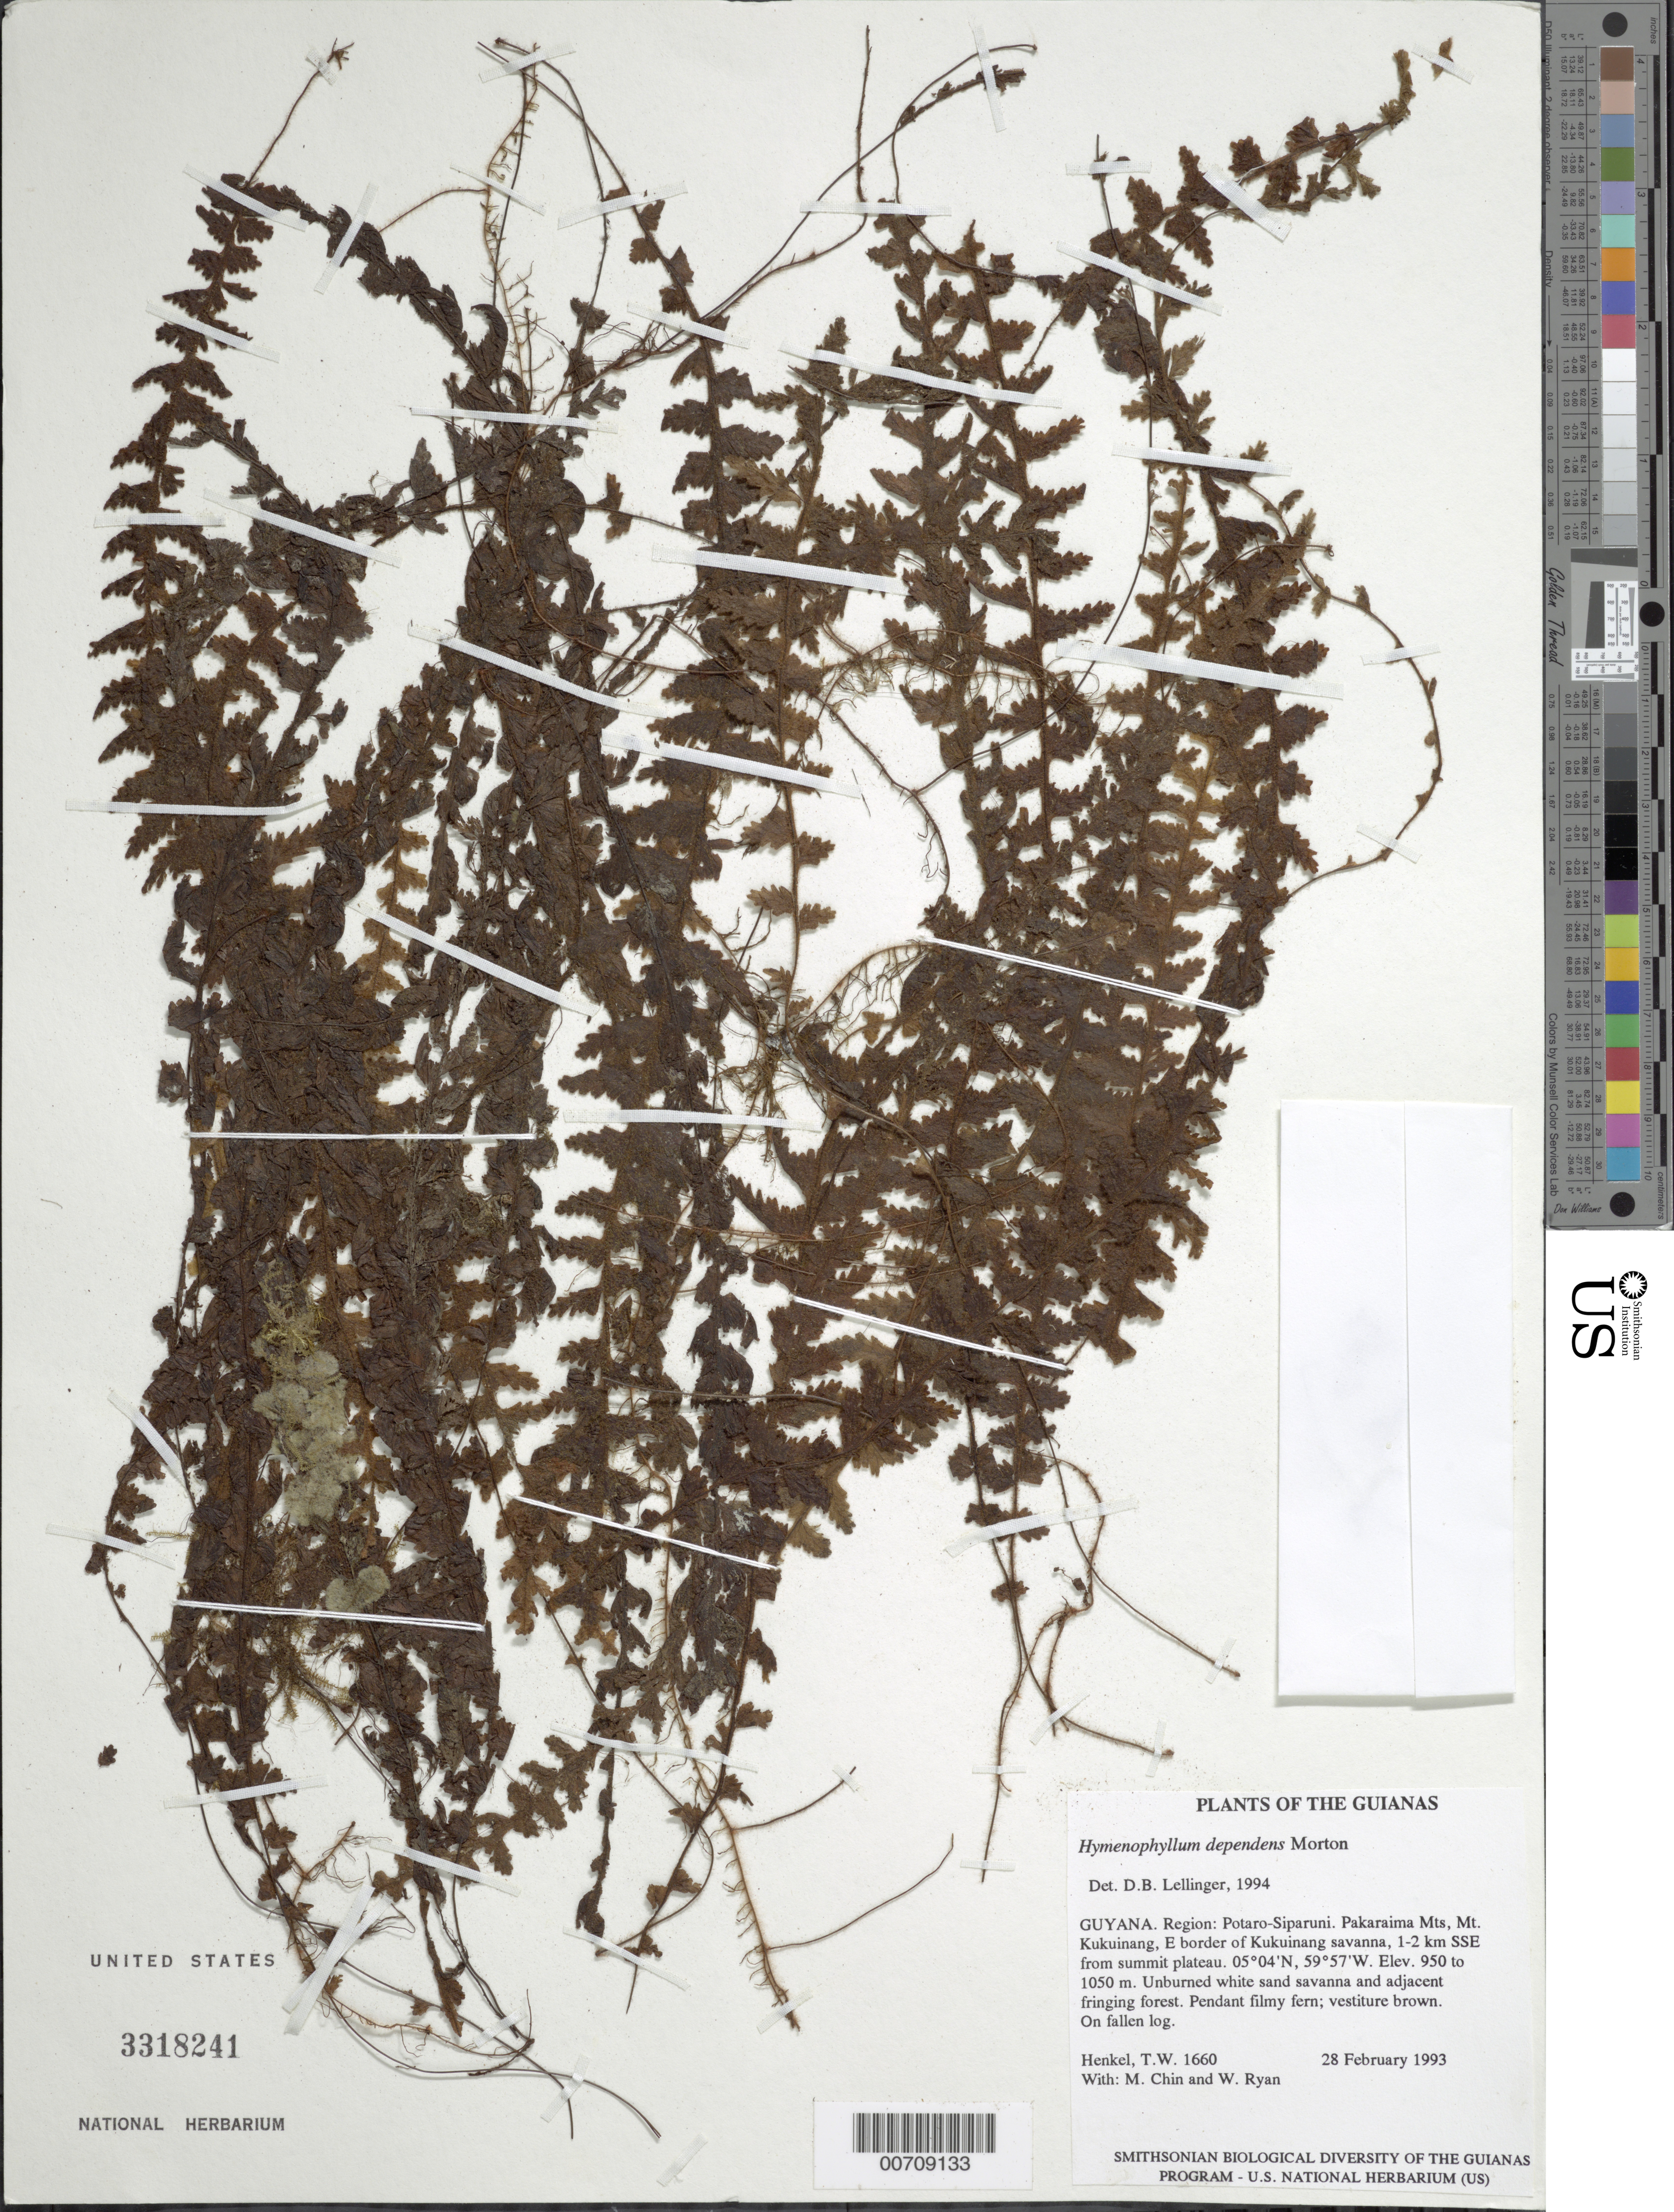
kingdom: Plantae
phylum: Tracheophyta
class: Polypodiopsida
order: Hymenophyllales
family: Hymenophyllaceae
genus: Hymenophyllum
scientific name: Hymenophyllum dependens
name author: C.V. Morton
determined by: Lellinger, David B., (BOT), Smithsonian Institution - National Museum of Natural History (UNITED STATES)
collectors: T. Henkel, M. Chin & W. Ryan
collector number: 1660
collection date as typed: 28 February 1993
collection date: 1993-02-28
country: Guyana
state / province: Potaro-Siparuni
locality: Pakaraima Mts, Mt. Kukuinang, E border of Kukuinang savanna, 1-2 km SSE from summit plateau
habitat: Unburned white sand savanna and adjacent fringing forest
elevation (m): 950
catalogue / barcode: US 3318241